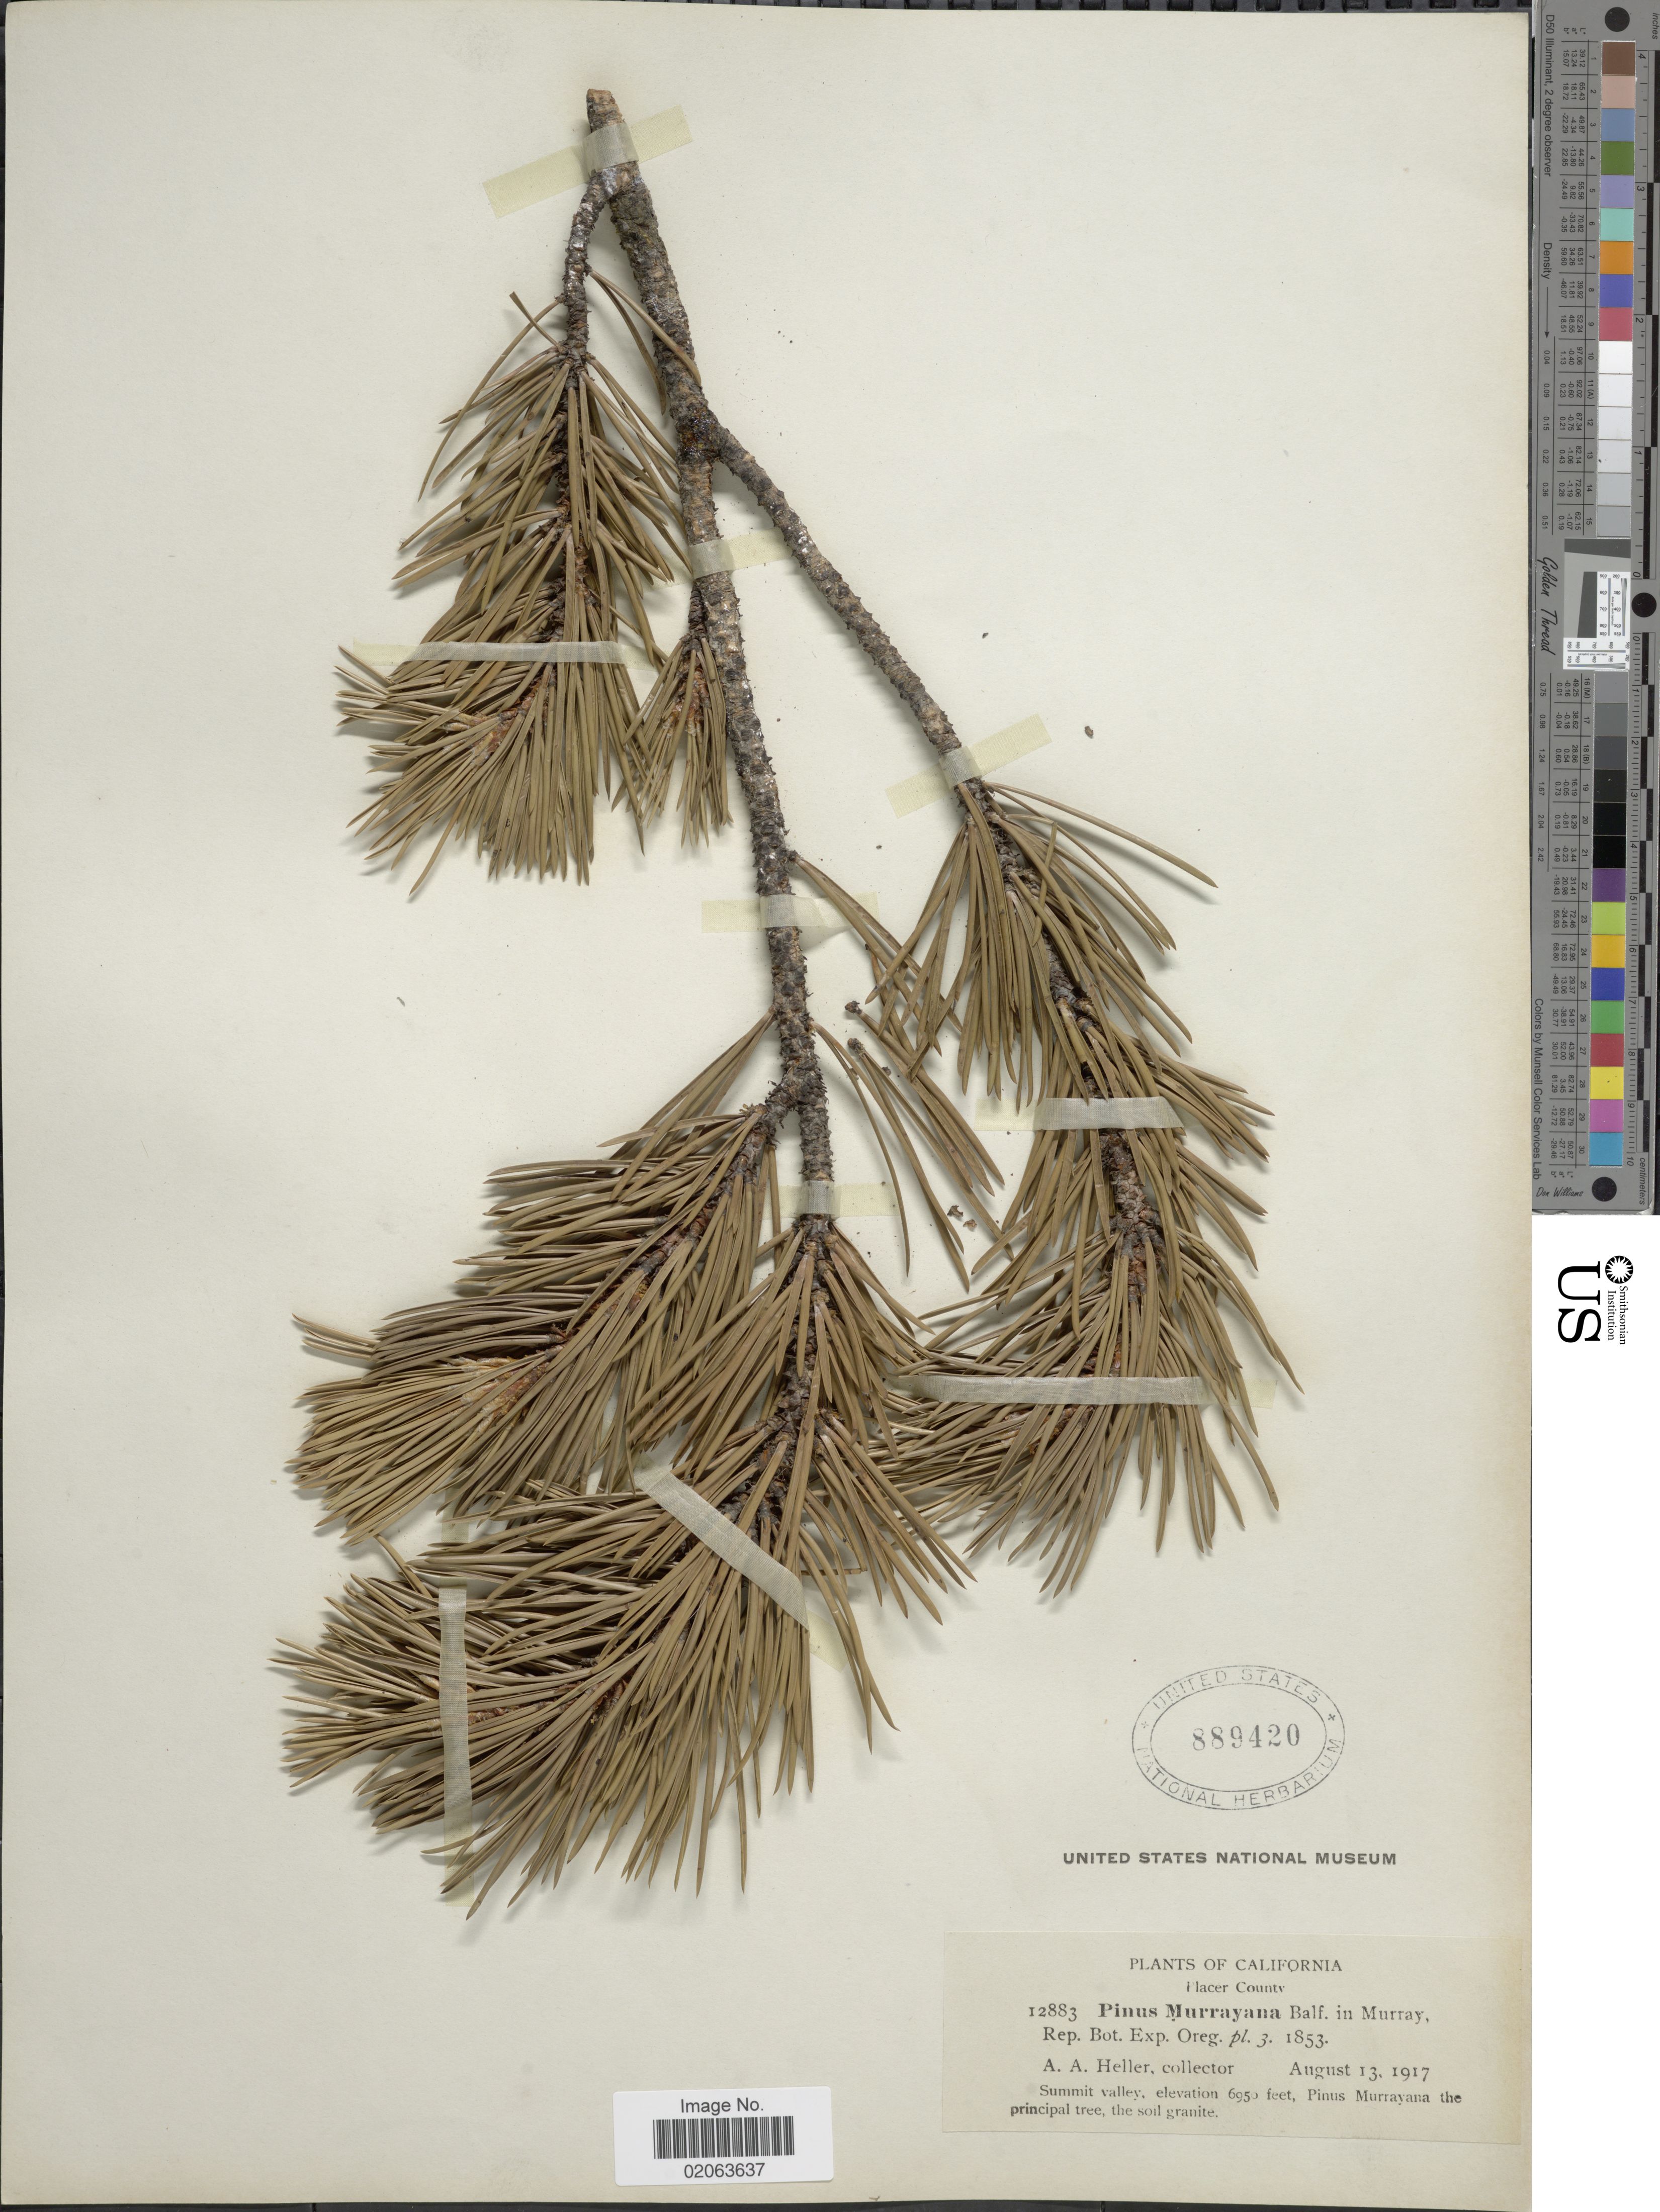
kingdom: Plantae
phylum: Tracheophyta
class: Pinopsida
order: Pinales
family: Pinaceae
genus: Pinus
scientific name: Pinus contorta var. murrayana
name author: (Balf.) S. Watson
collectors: A. A. Heller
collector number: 12883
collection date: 1917-08-13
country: United States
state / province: California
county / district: Placer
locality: Placer County. Summit valley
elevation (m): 2118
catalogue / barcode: US 889420